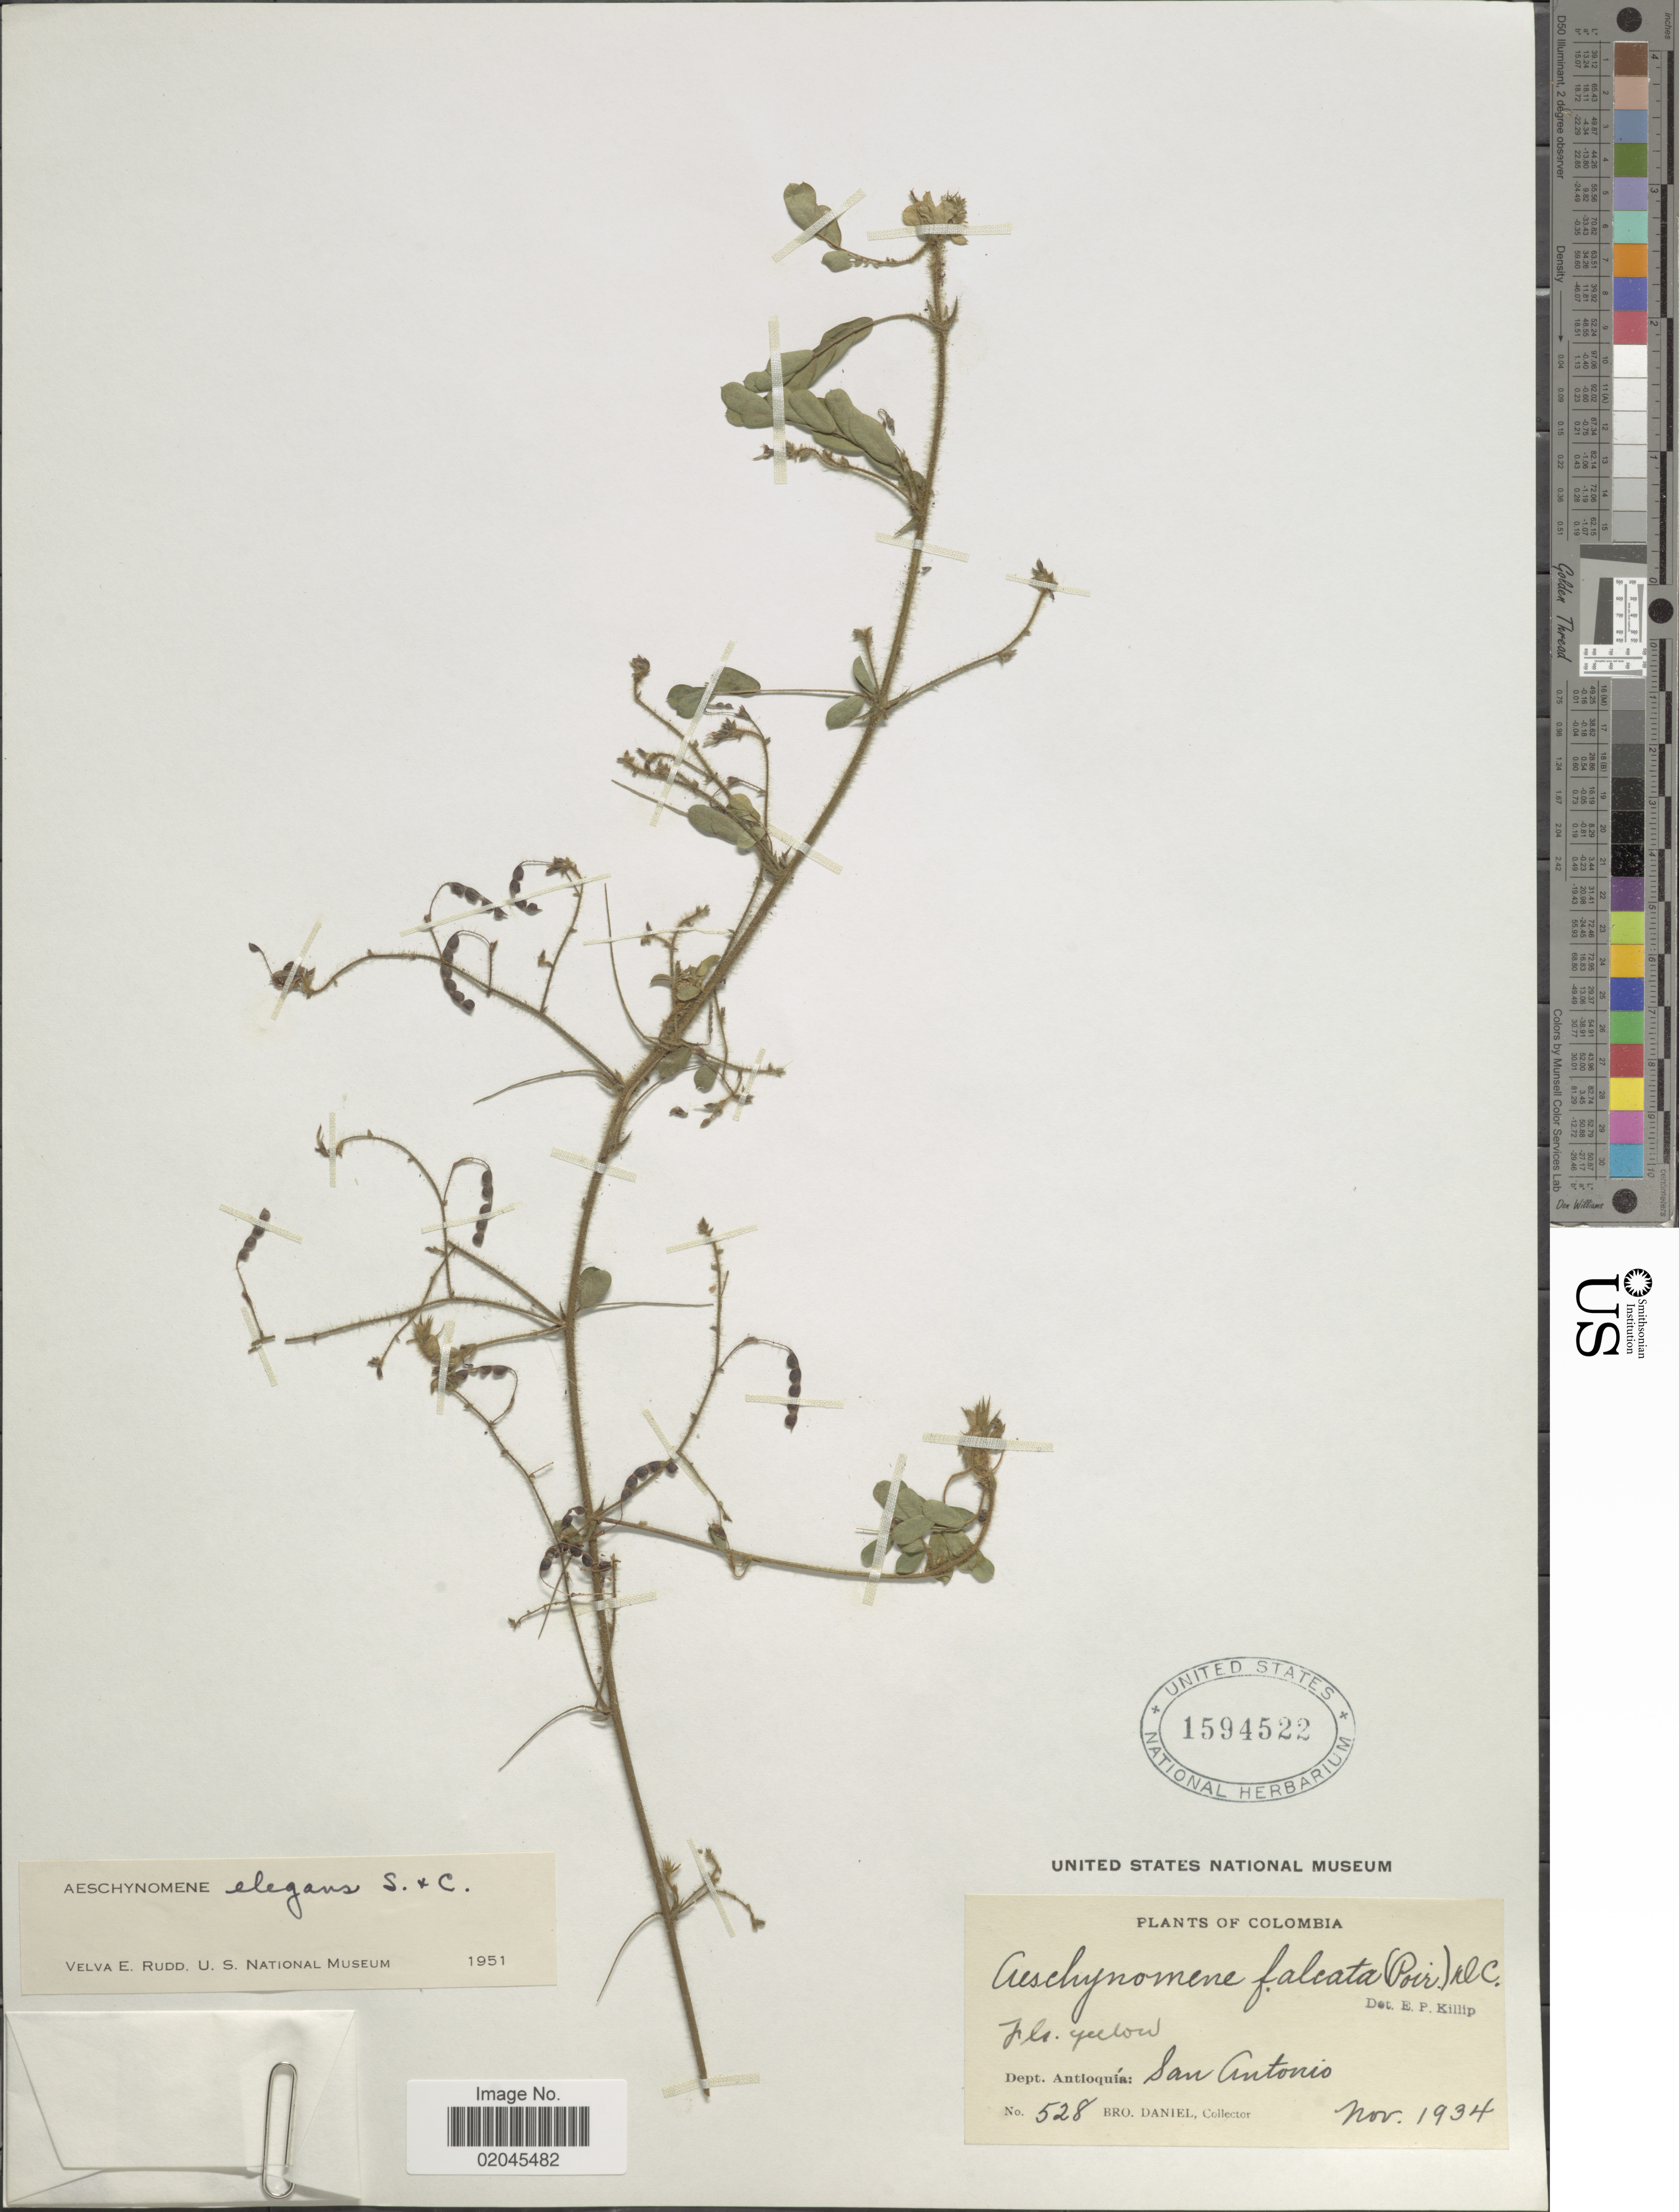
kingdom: Plantae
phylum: Tracheophyta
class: Magnoliopsida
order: Fabales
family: Fabaceae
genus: Aeschynomene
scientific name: Aeschynomene elegans var. elegans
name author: Cham. ex Schltdl.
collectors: Bro. Daniel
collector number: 528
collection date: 1934-11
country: Colombia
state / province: Antioquia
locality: Dept. Antioquia: San Antonio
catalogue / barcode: US 1594522